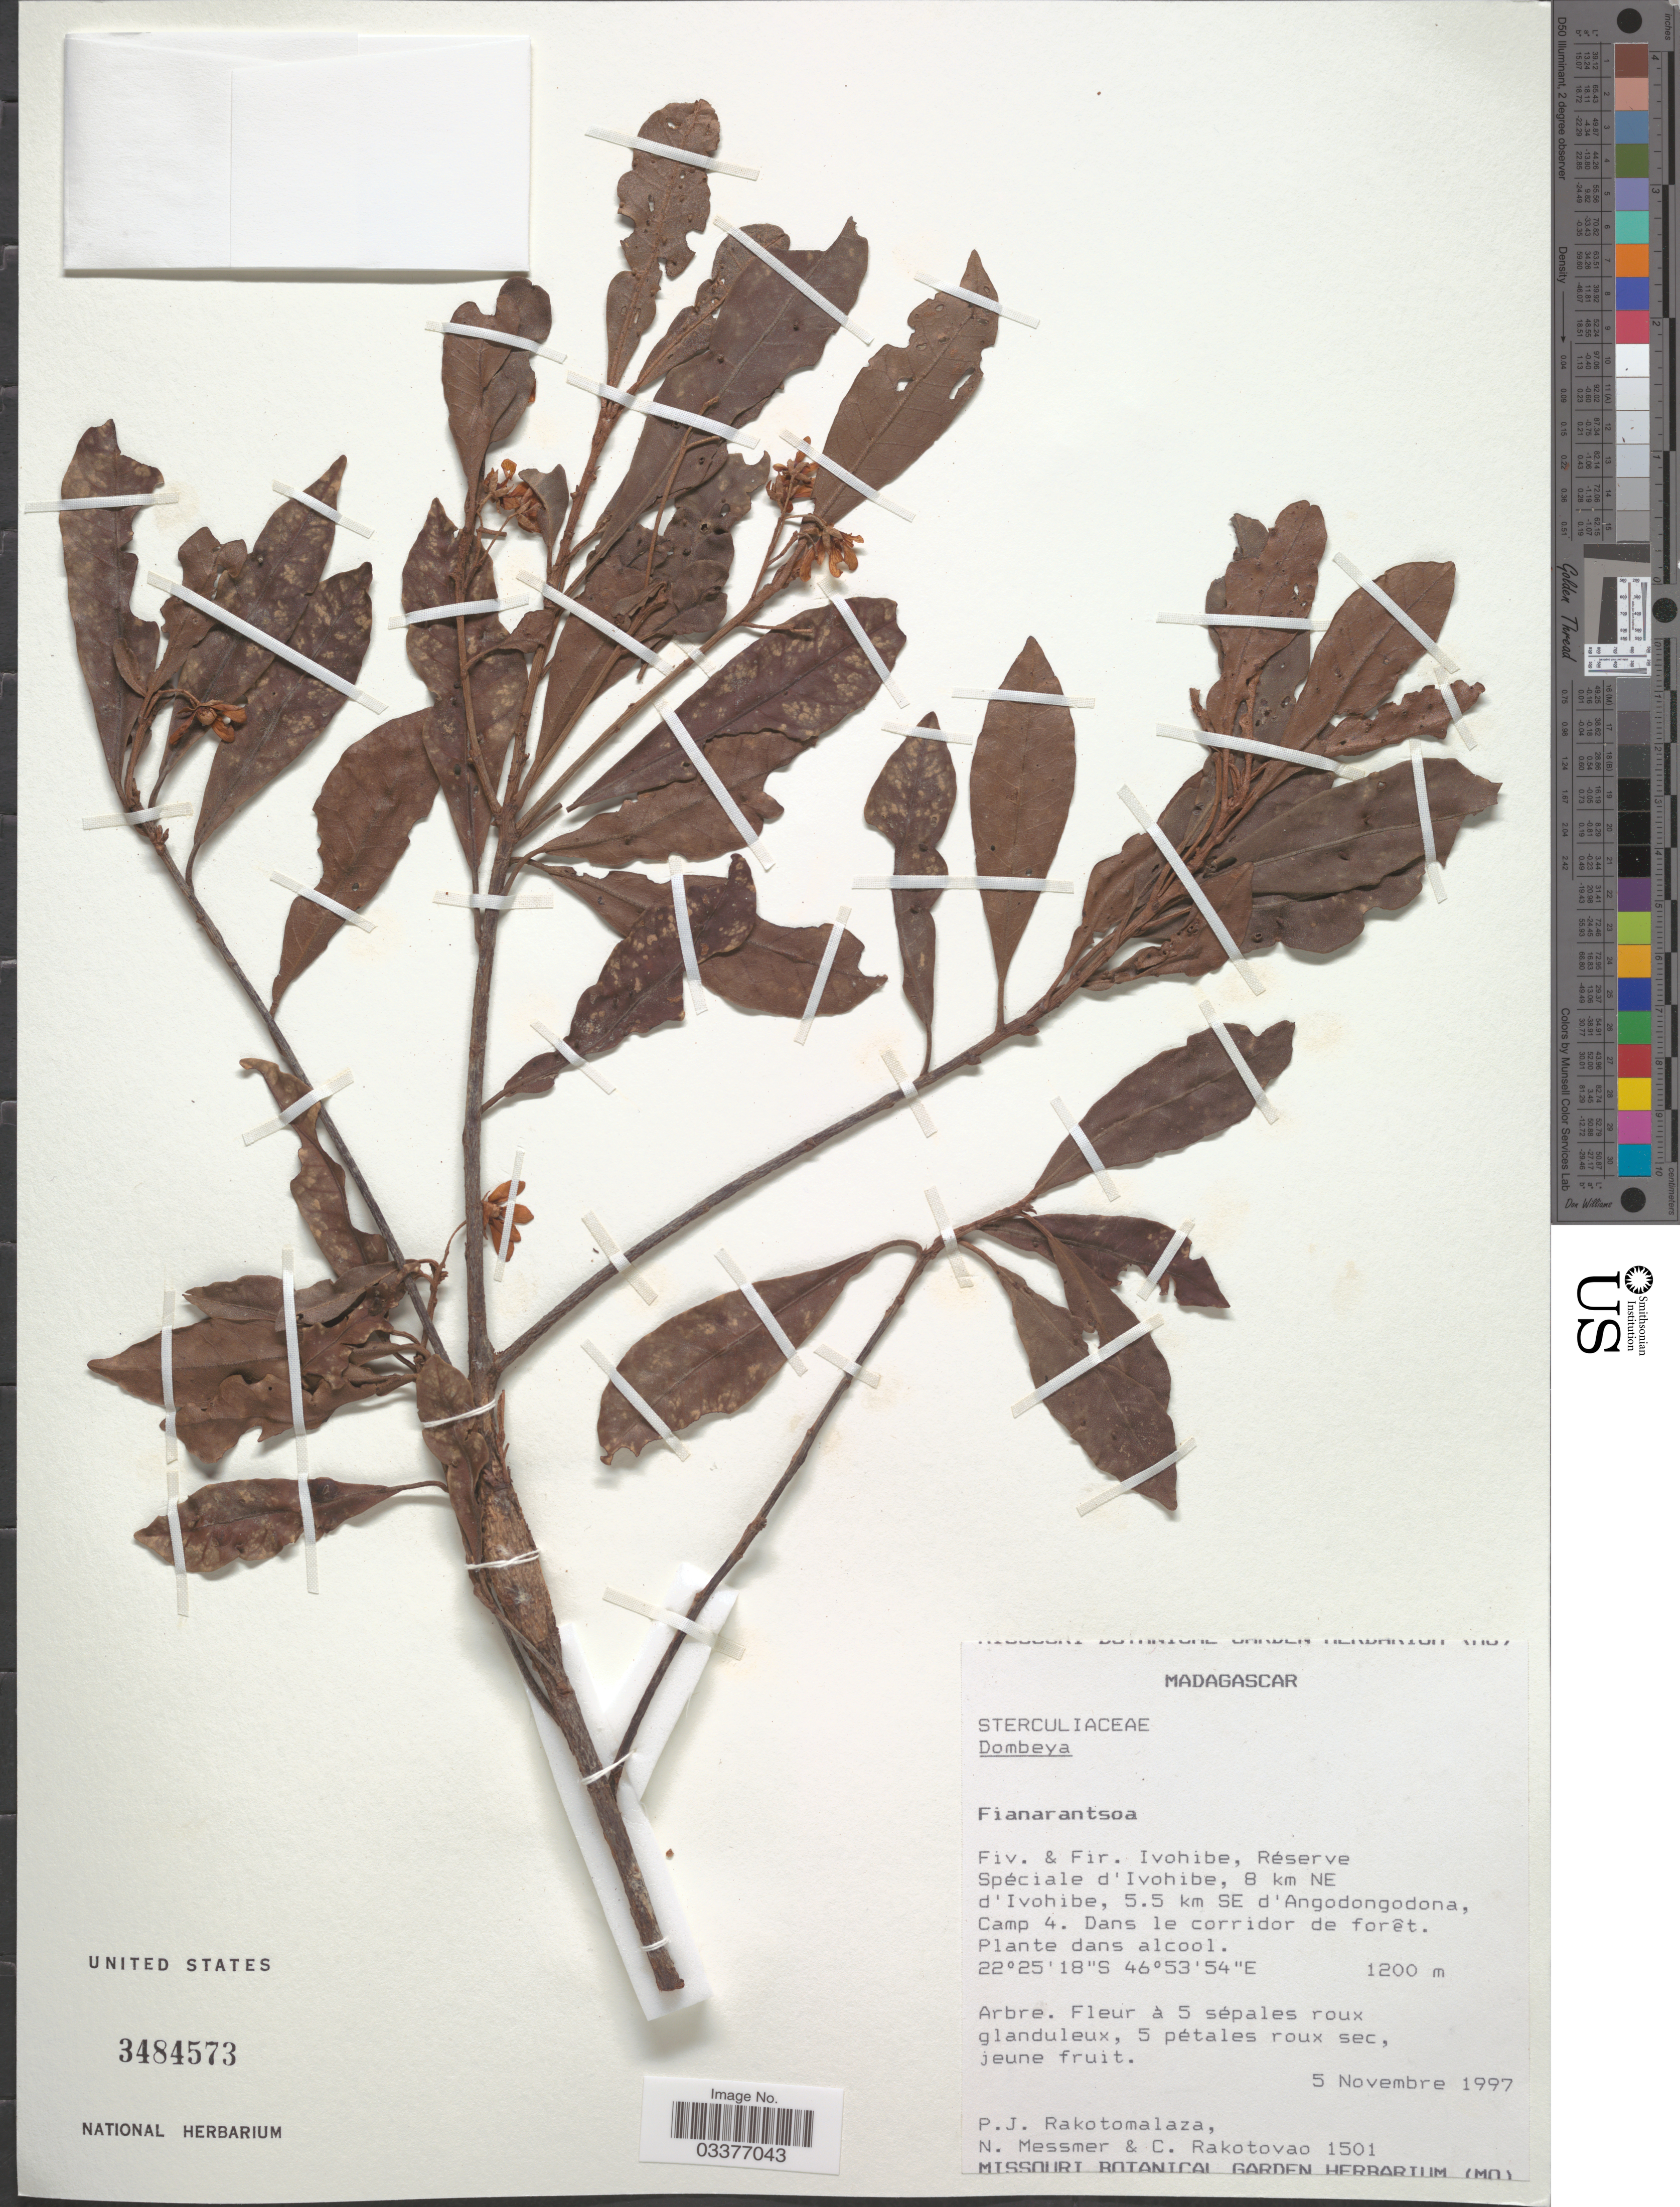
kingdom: Plantae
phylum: Tracheophyta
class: Magnoliopsida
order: Malvales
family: Malvaceae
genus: Dombeya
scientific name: Dombeya sp.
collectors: P. J. Rakotomalaza, N. Messmer & C. Rakotovao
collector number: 1501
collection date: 1997-11-05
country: Madagascar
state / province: Ihorombe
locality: Fiv. & Fir. Ivohibe, Réserve Spéciale d'Ivohibe, 8 km NE d'Ivohibe, 5.5 km SE d'Angodongodona, Camp 4.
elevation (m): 1200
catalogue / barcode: US 3484573